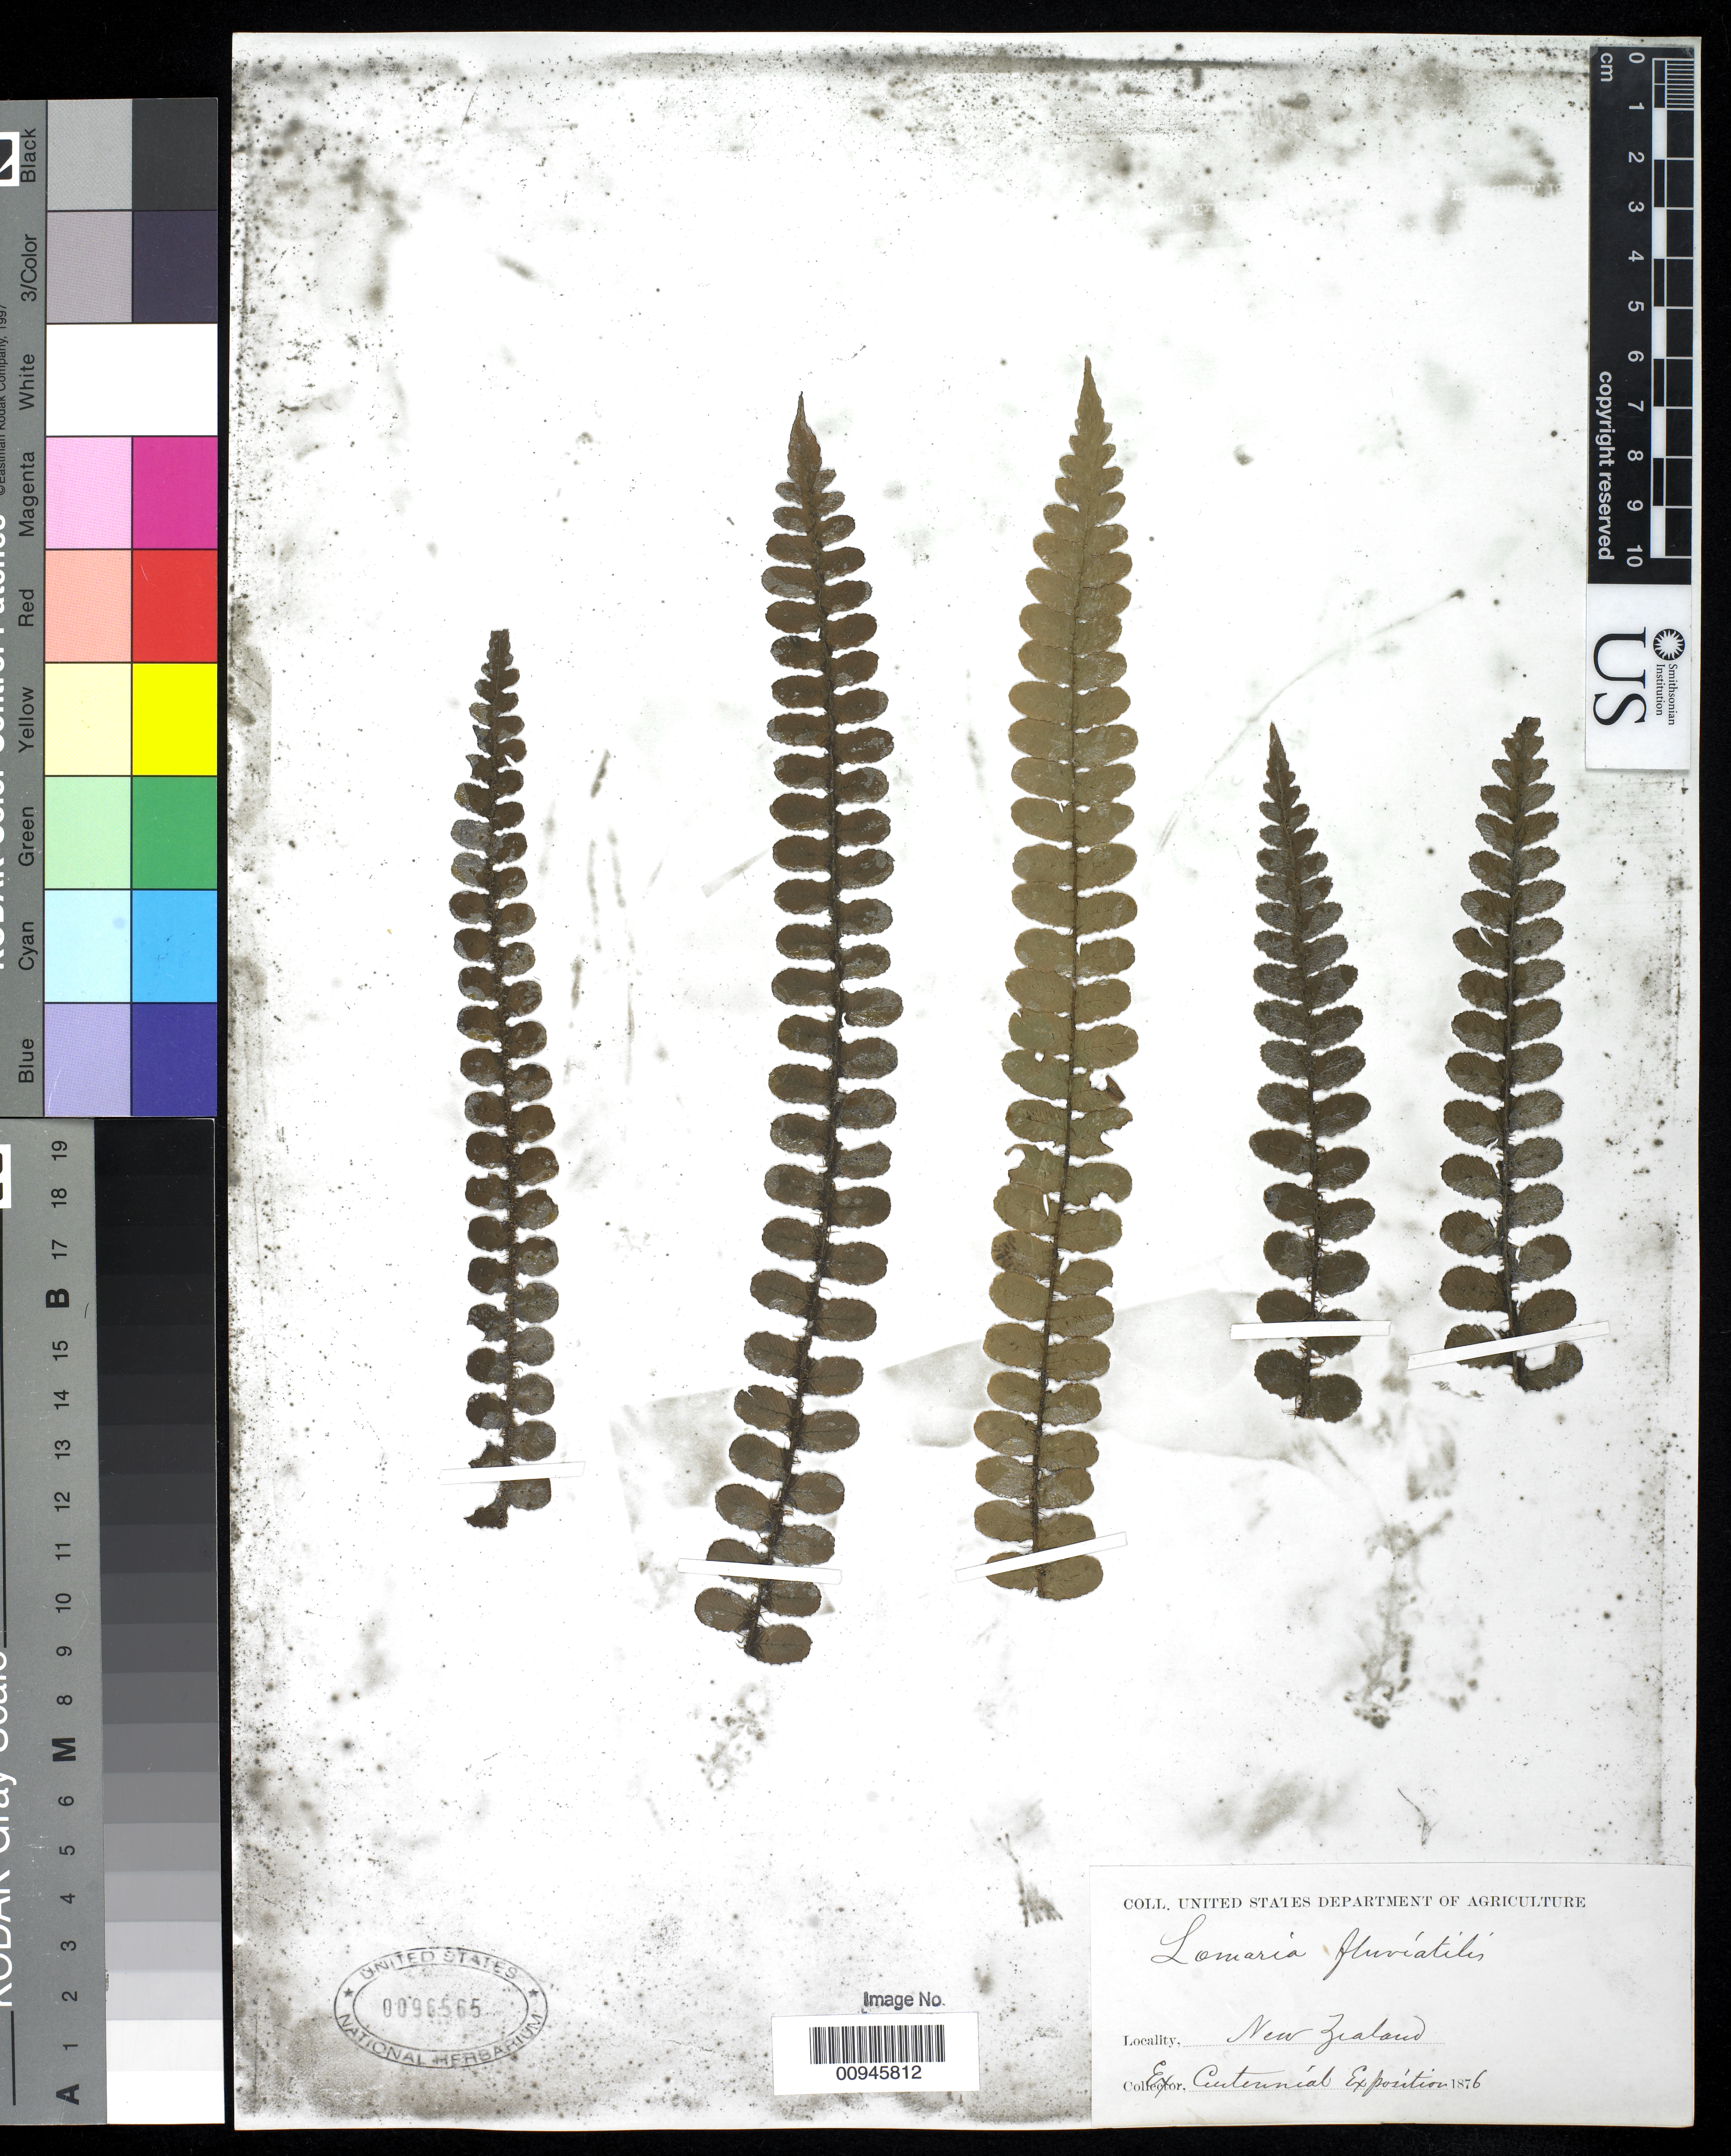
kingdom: Plantae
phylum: Tracheophyta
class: Polypodiopsida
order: Polypodiales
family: Blechnaceae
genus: Blechnum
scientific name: Blechnum fluviatile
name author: (R. Br.) E.J. Lowe ex Salomon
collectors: ex Centennial Exposition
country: New Zealand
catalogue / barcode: US 96565